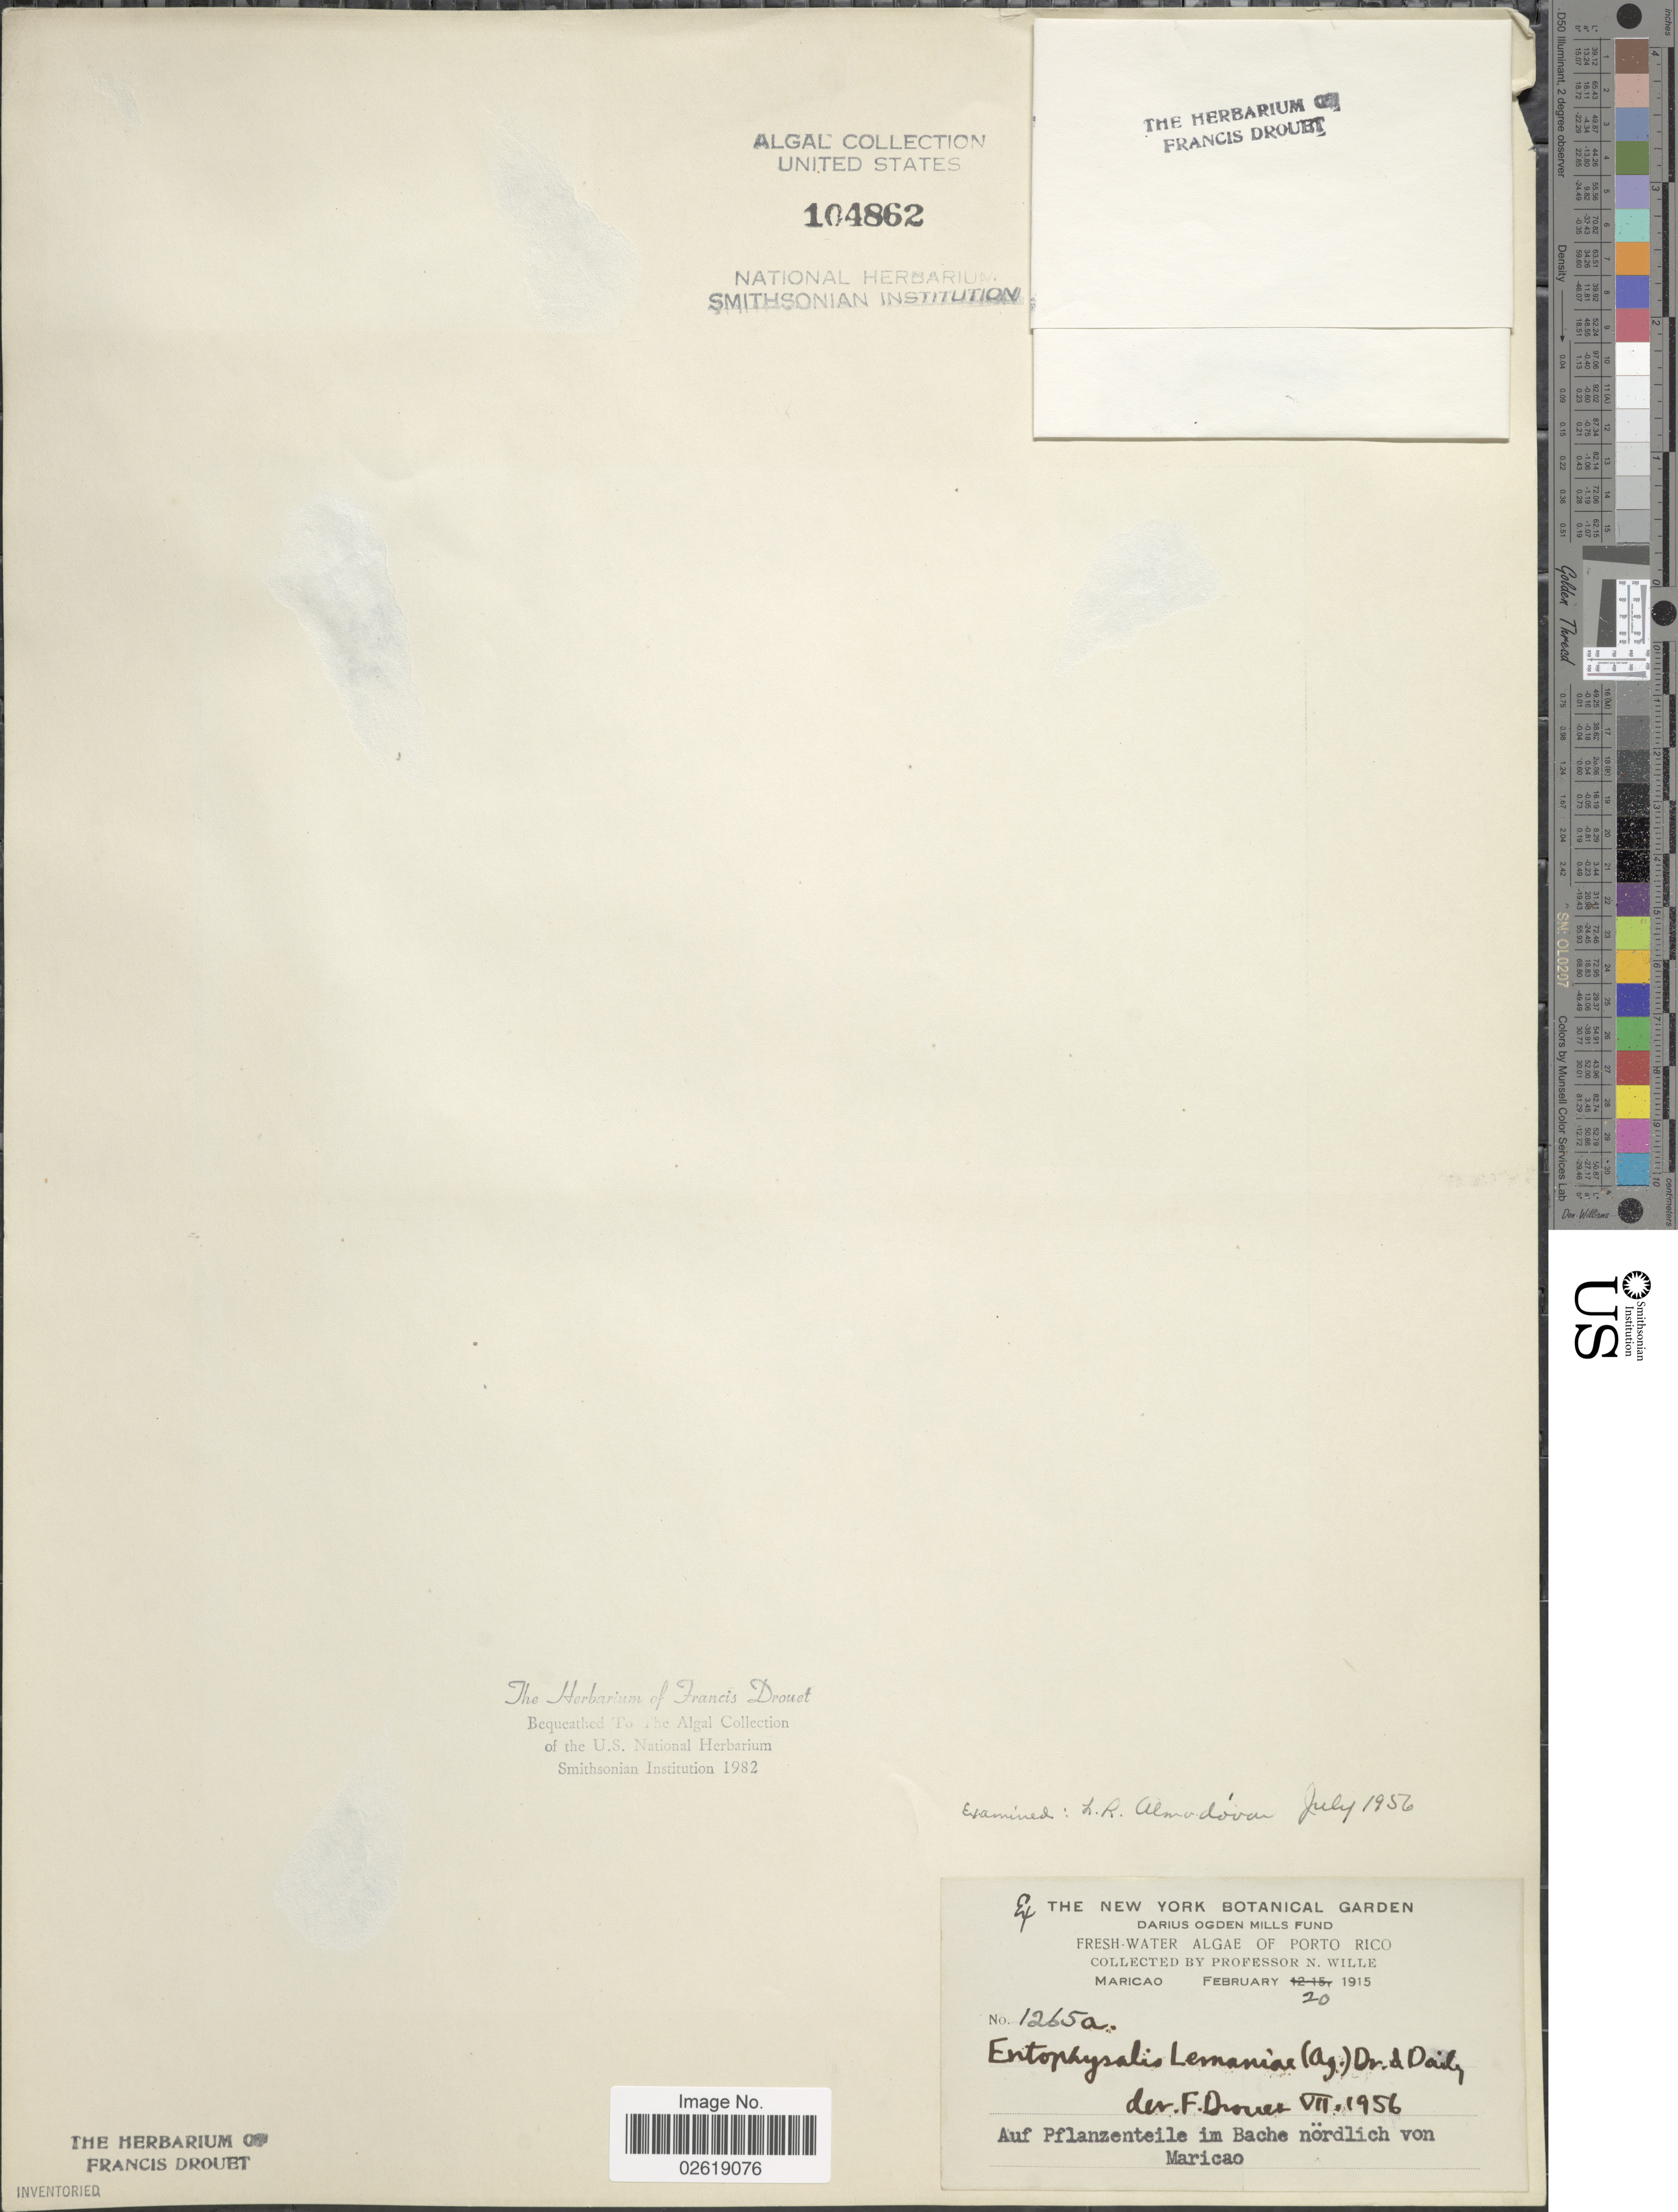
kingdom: Bacteria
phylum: Cyanobacteria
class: Cyanobacteriia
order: Cyanobacteriales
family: Chroococcaceae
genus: Entophysalis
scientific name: Entophysalis lemaniae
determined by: Drouet, F. E.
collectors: N. Wille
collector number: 1265a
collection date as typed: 20 Feb 1915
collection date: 1915-02-20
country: Puerto Rico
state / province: Maricao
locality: Brook north of maricao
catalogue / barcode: US 104862